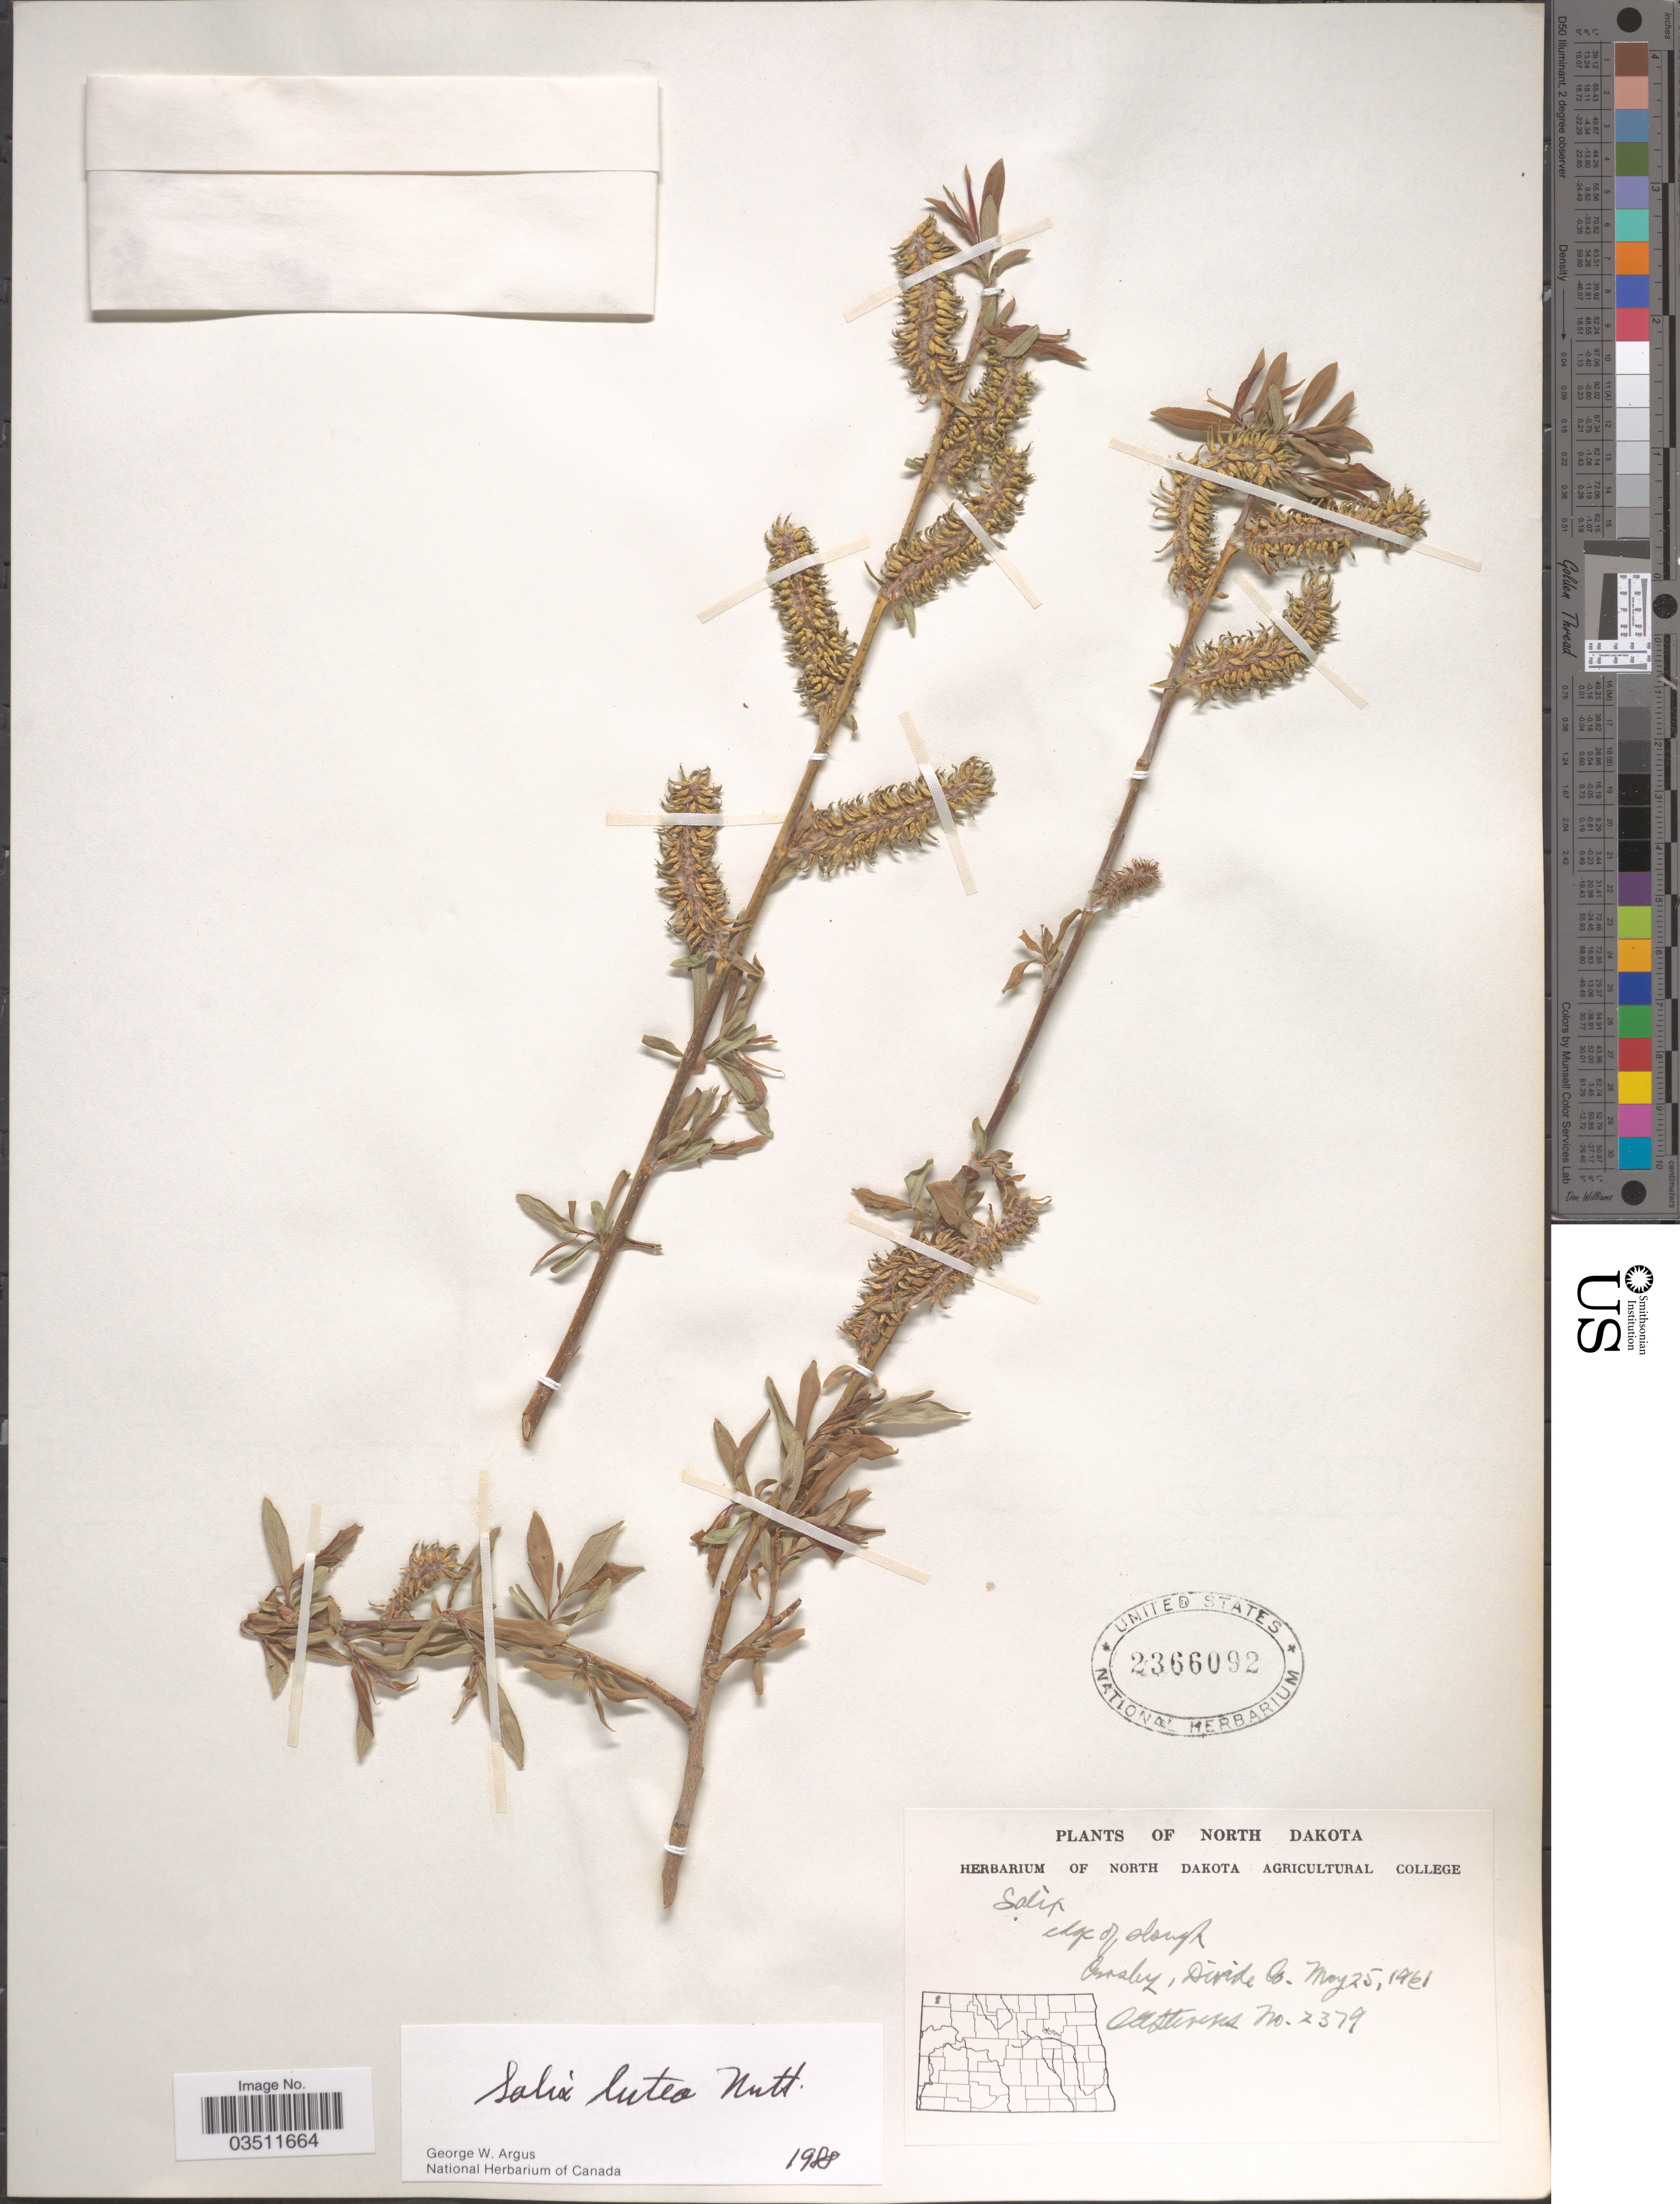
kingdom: Plantae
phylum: Tracheophyta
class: Magnoliopsida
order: Malpighiales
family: Salicaceae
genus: Salix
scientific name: Salix lutea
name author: Nutt.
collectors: O. A. Stevens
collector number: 2379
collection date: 1961-05-25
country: United States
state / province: North Dakota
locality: Edge of slough. Crosby, Divide Co.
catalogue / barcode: US 2366092